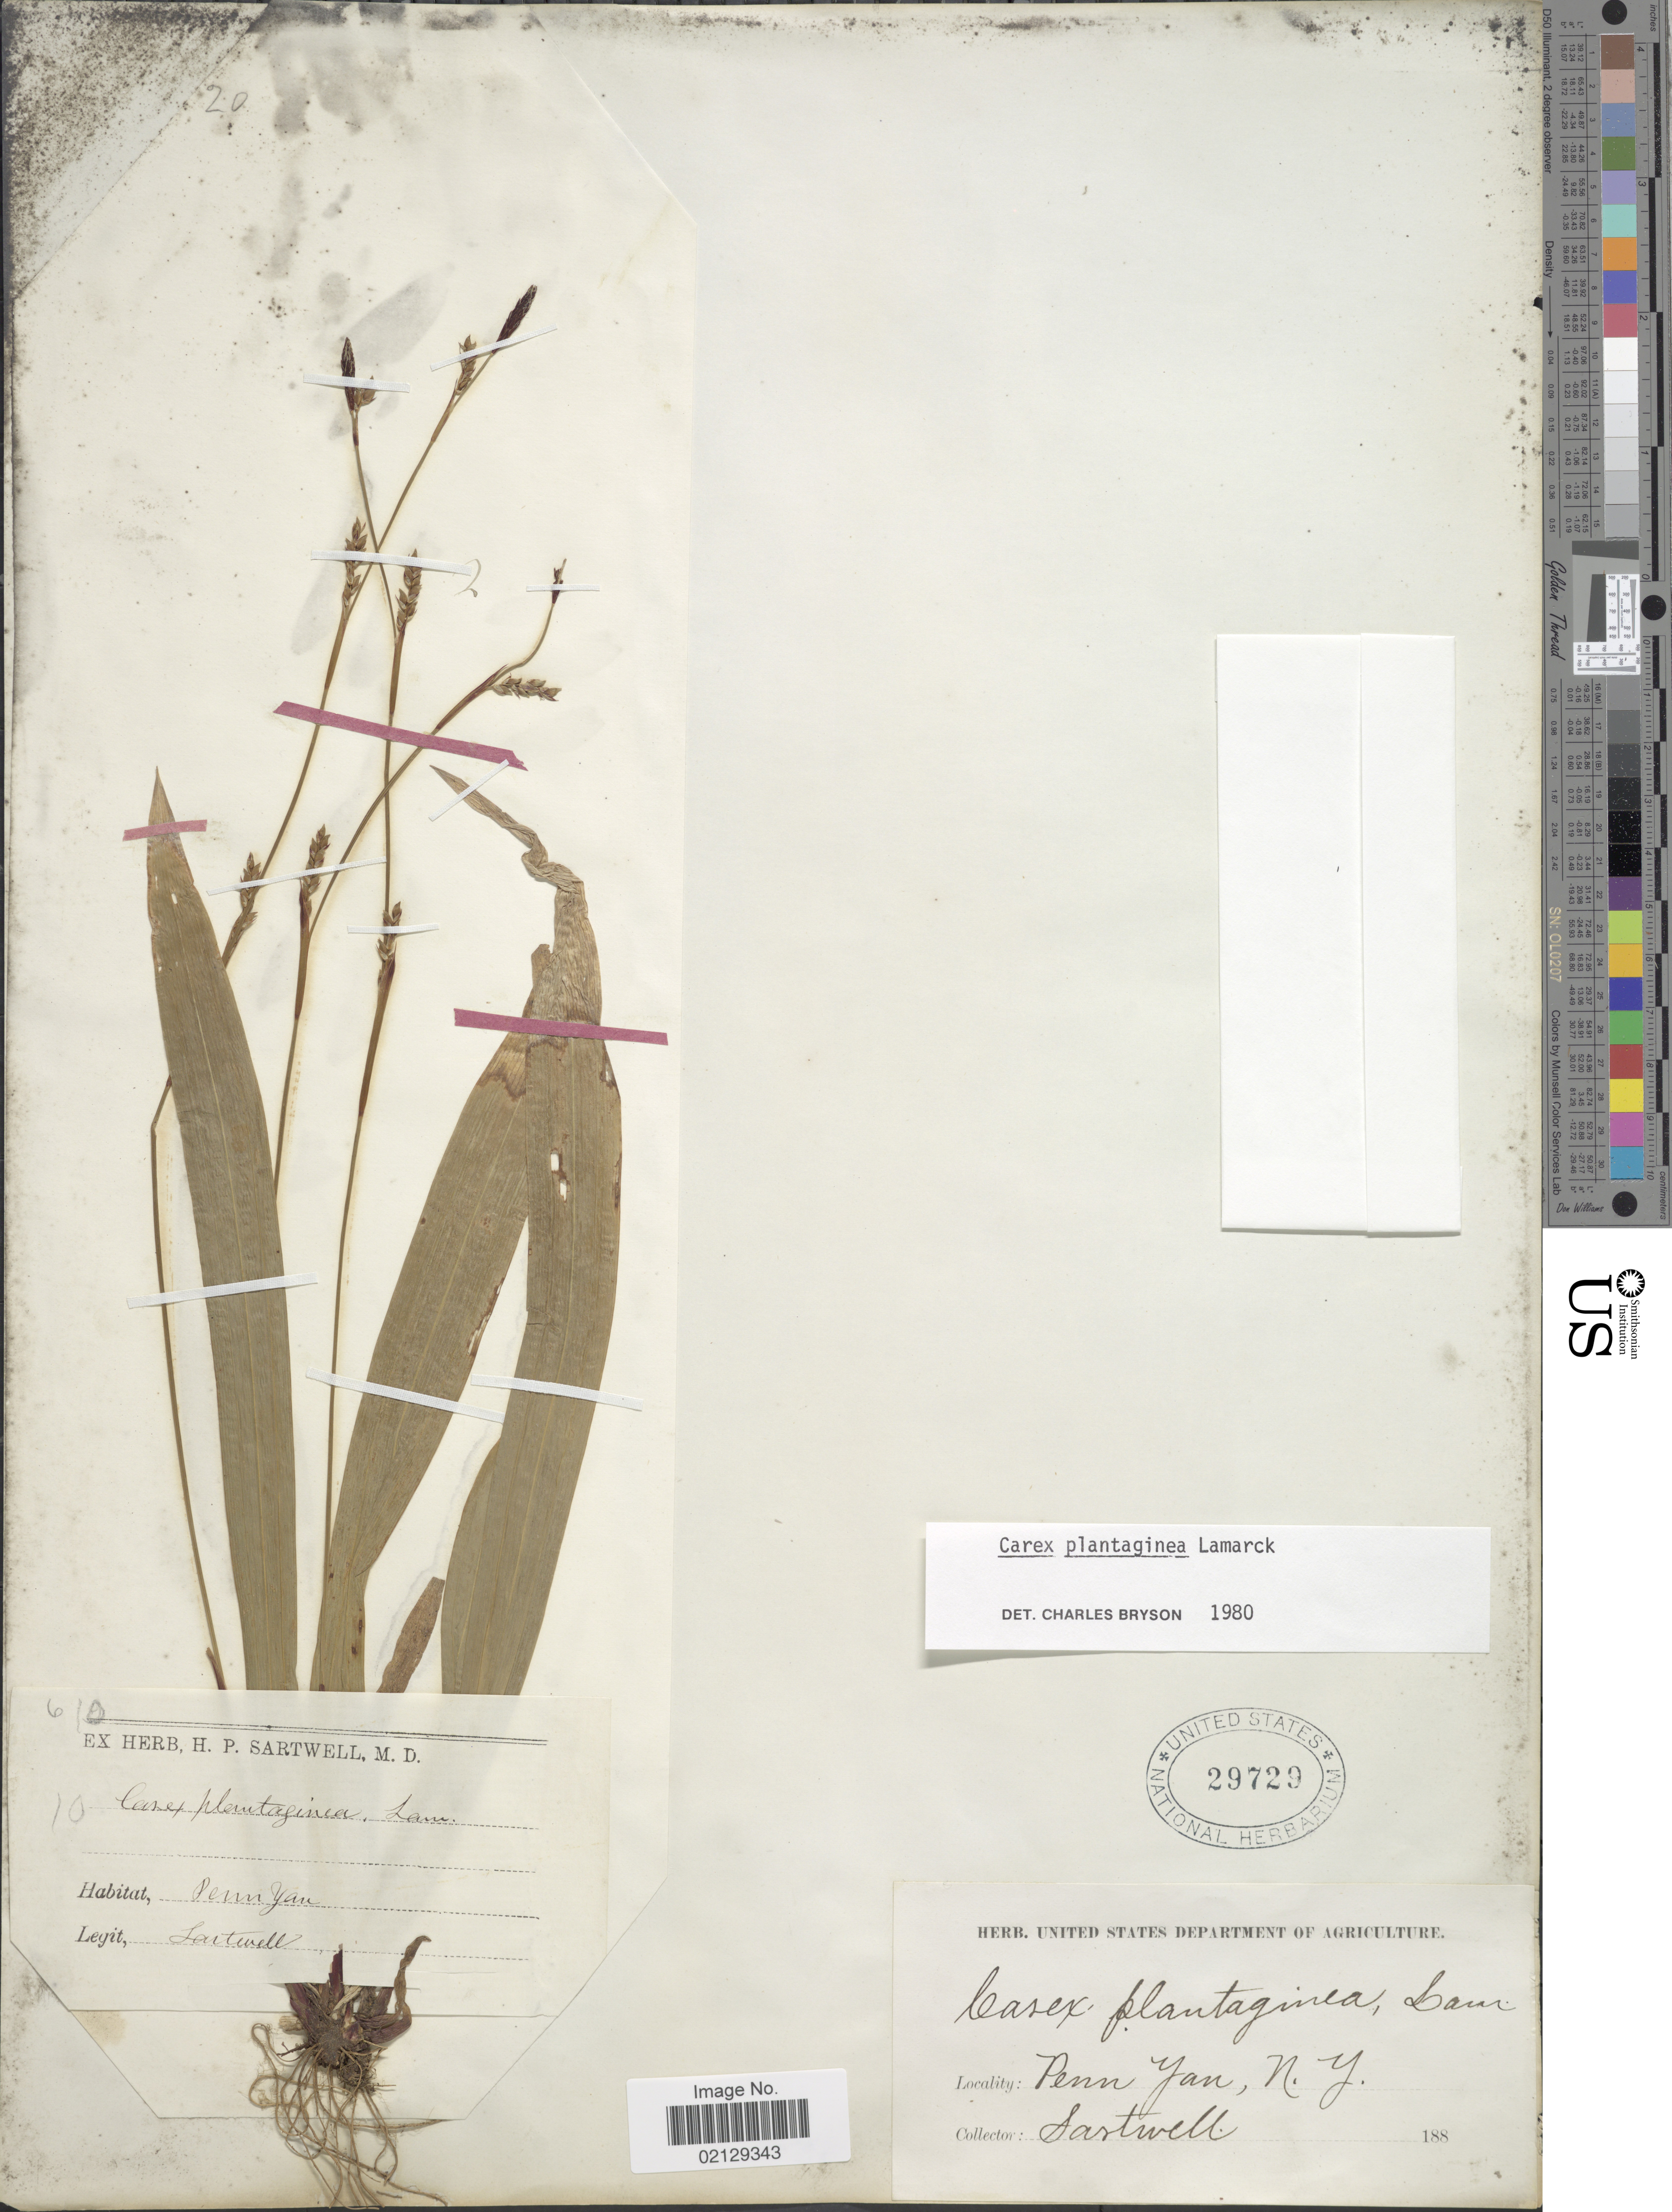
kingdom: Plantae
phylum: Tracheophyta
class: Liliopsida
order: Poales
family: Cyperaceae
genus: Carex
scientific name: Carex plantaginea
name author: Lam.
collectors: H. P. Sartwell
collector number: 610/10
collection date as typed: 188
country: United States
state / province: New York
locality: Penn Yan, N.Y.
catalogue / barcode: US 29729